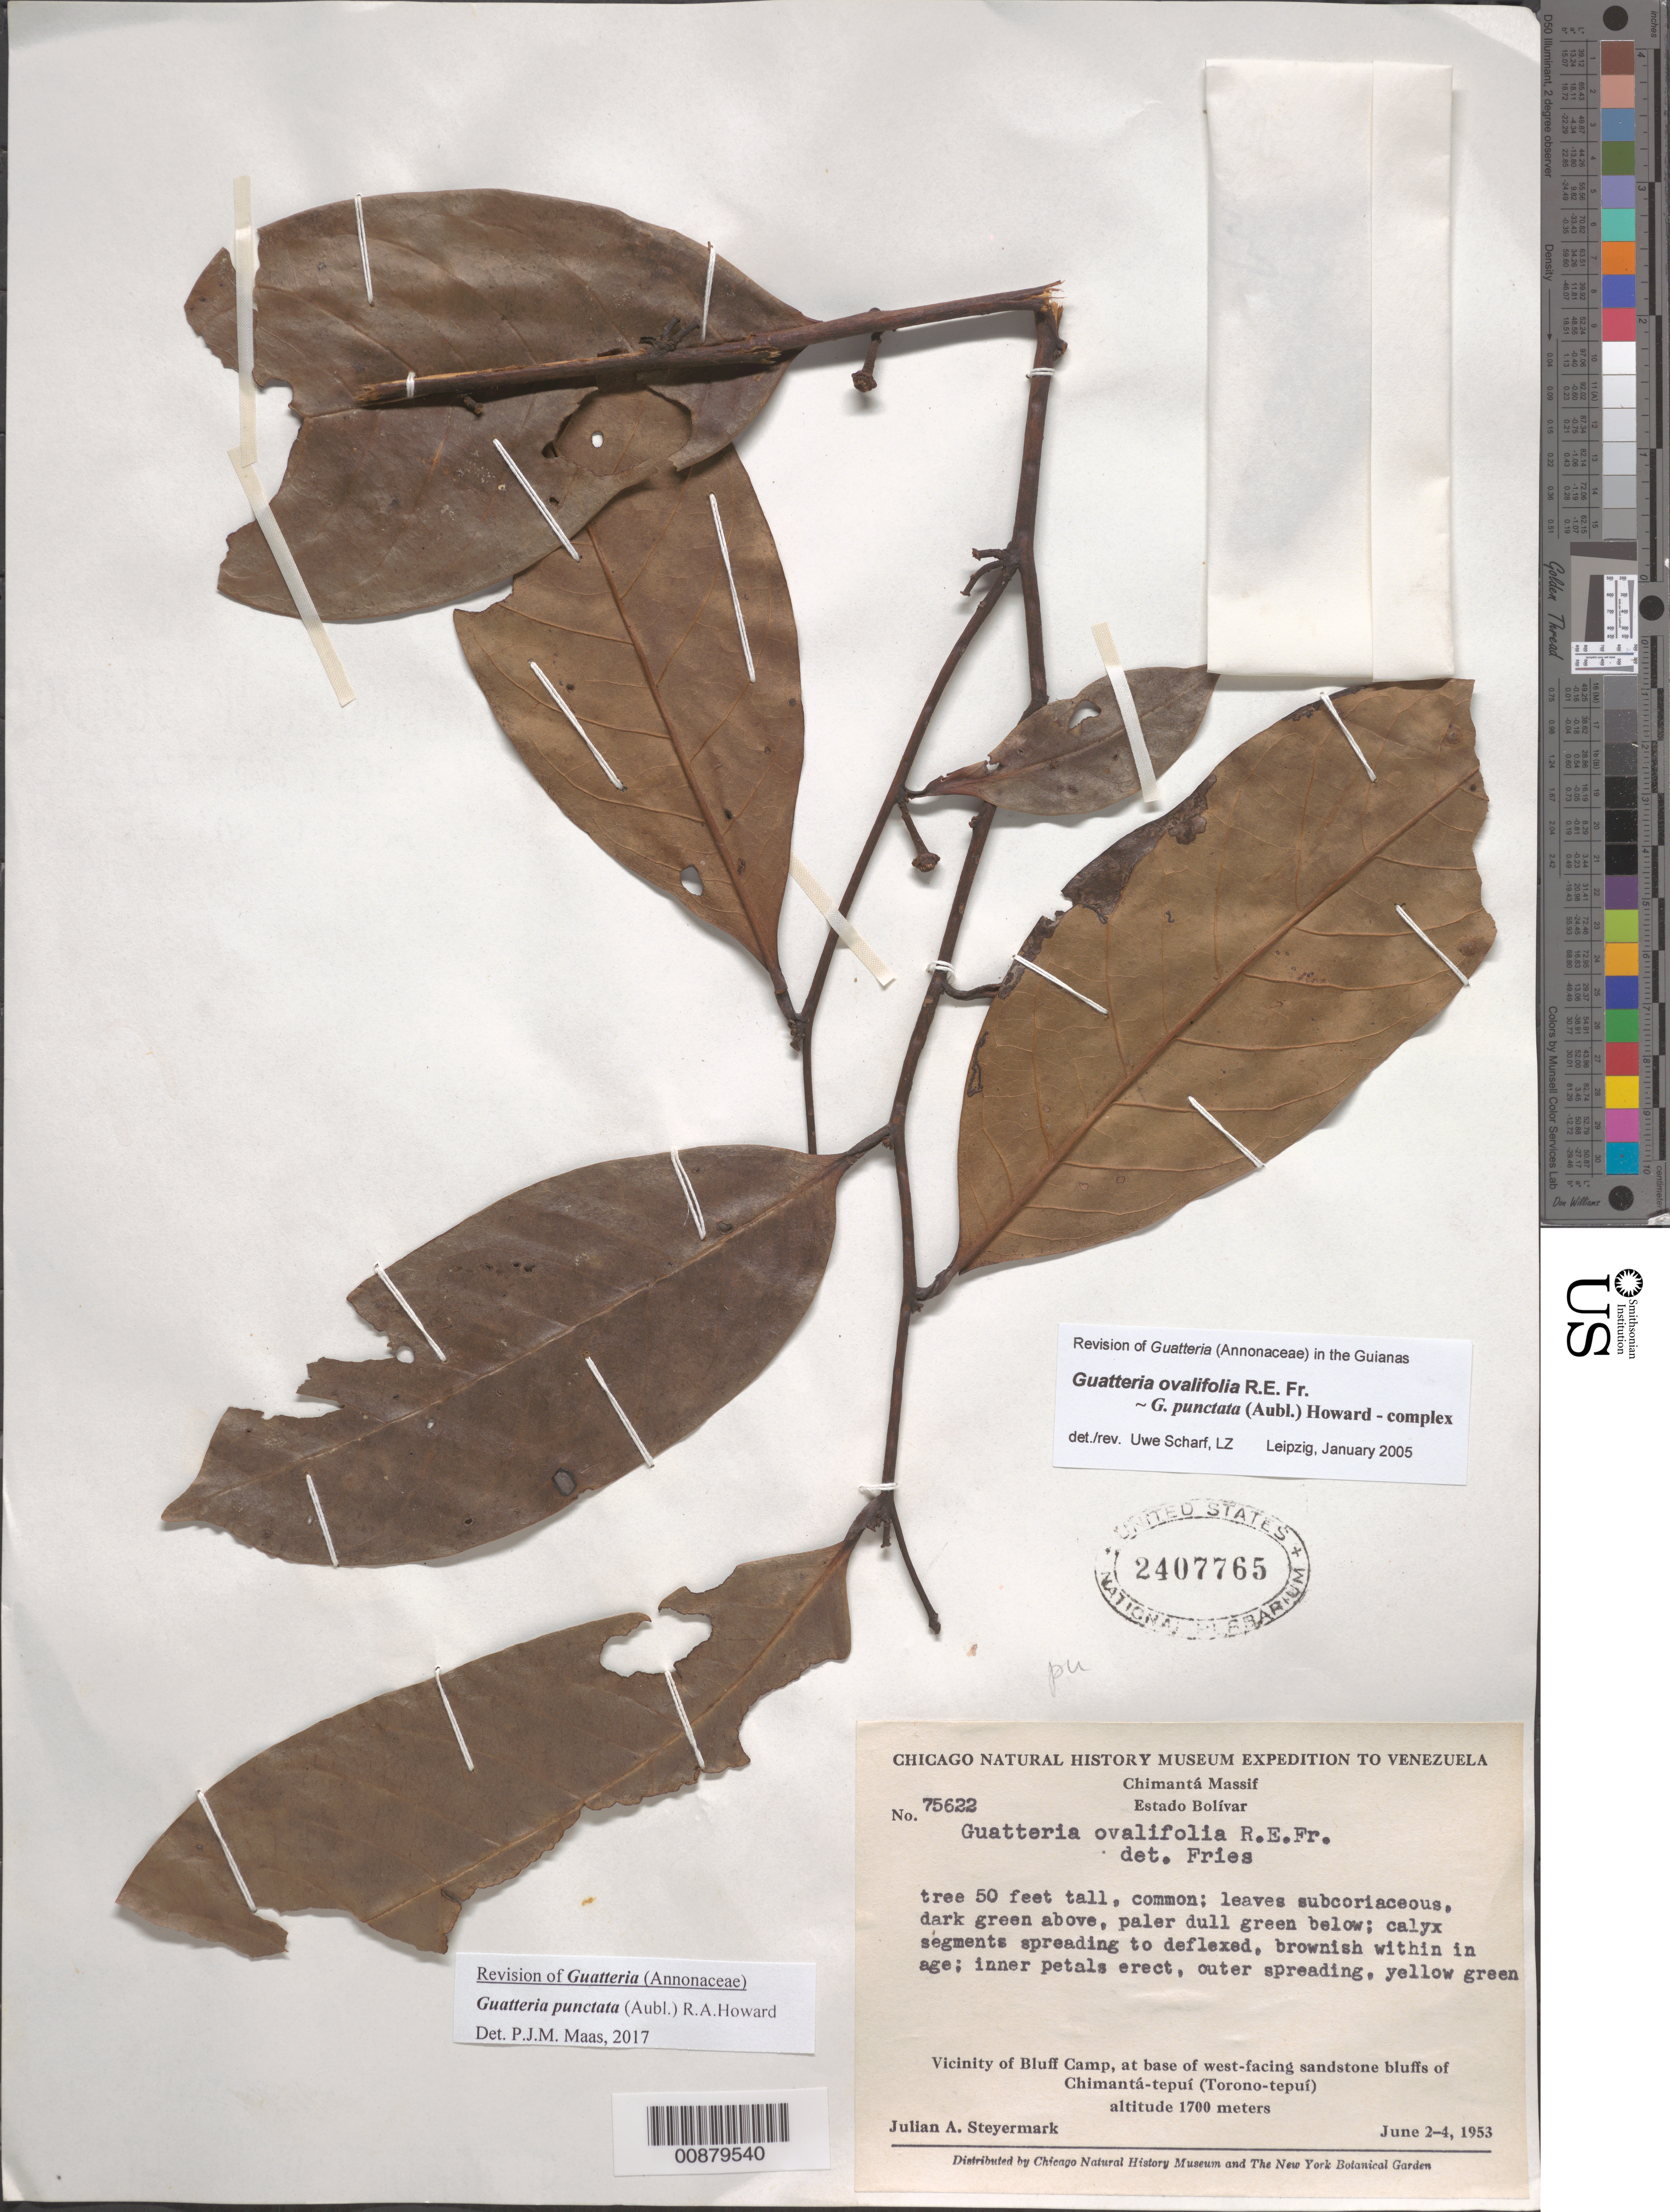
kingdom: Plantae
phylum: Tracheophyta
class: Magnoliopsida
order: Magnoliales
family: Annonaceae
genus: Guatteria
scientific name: Guatteria punctata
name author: (Aubl.) R.A. Howard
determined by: Maas, Paul J.; Maas, H.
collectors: J. Steyermark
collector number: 75622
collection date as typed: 2-Jun-53 to 4-Jun-53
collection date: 1953-06-02/1953-06-04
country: Venezuela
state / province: Bolívar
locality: Chimantá Massif, vicinity of bluff camp, Chimantá-tepuí (Toronto-tepuí).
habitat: Base of W facing sandstone bluffs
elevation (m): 1700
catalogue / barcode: US 2407765